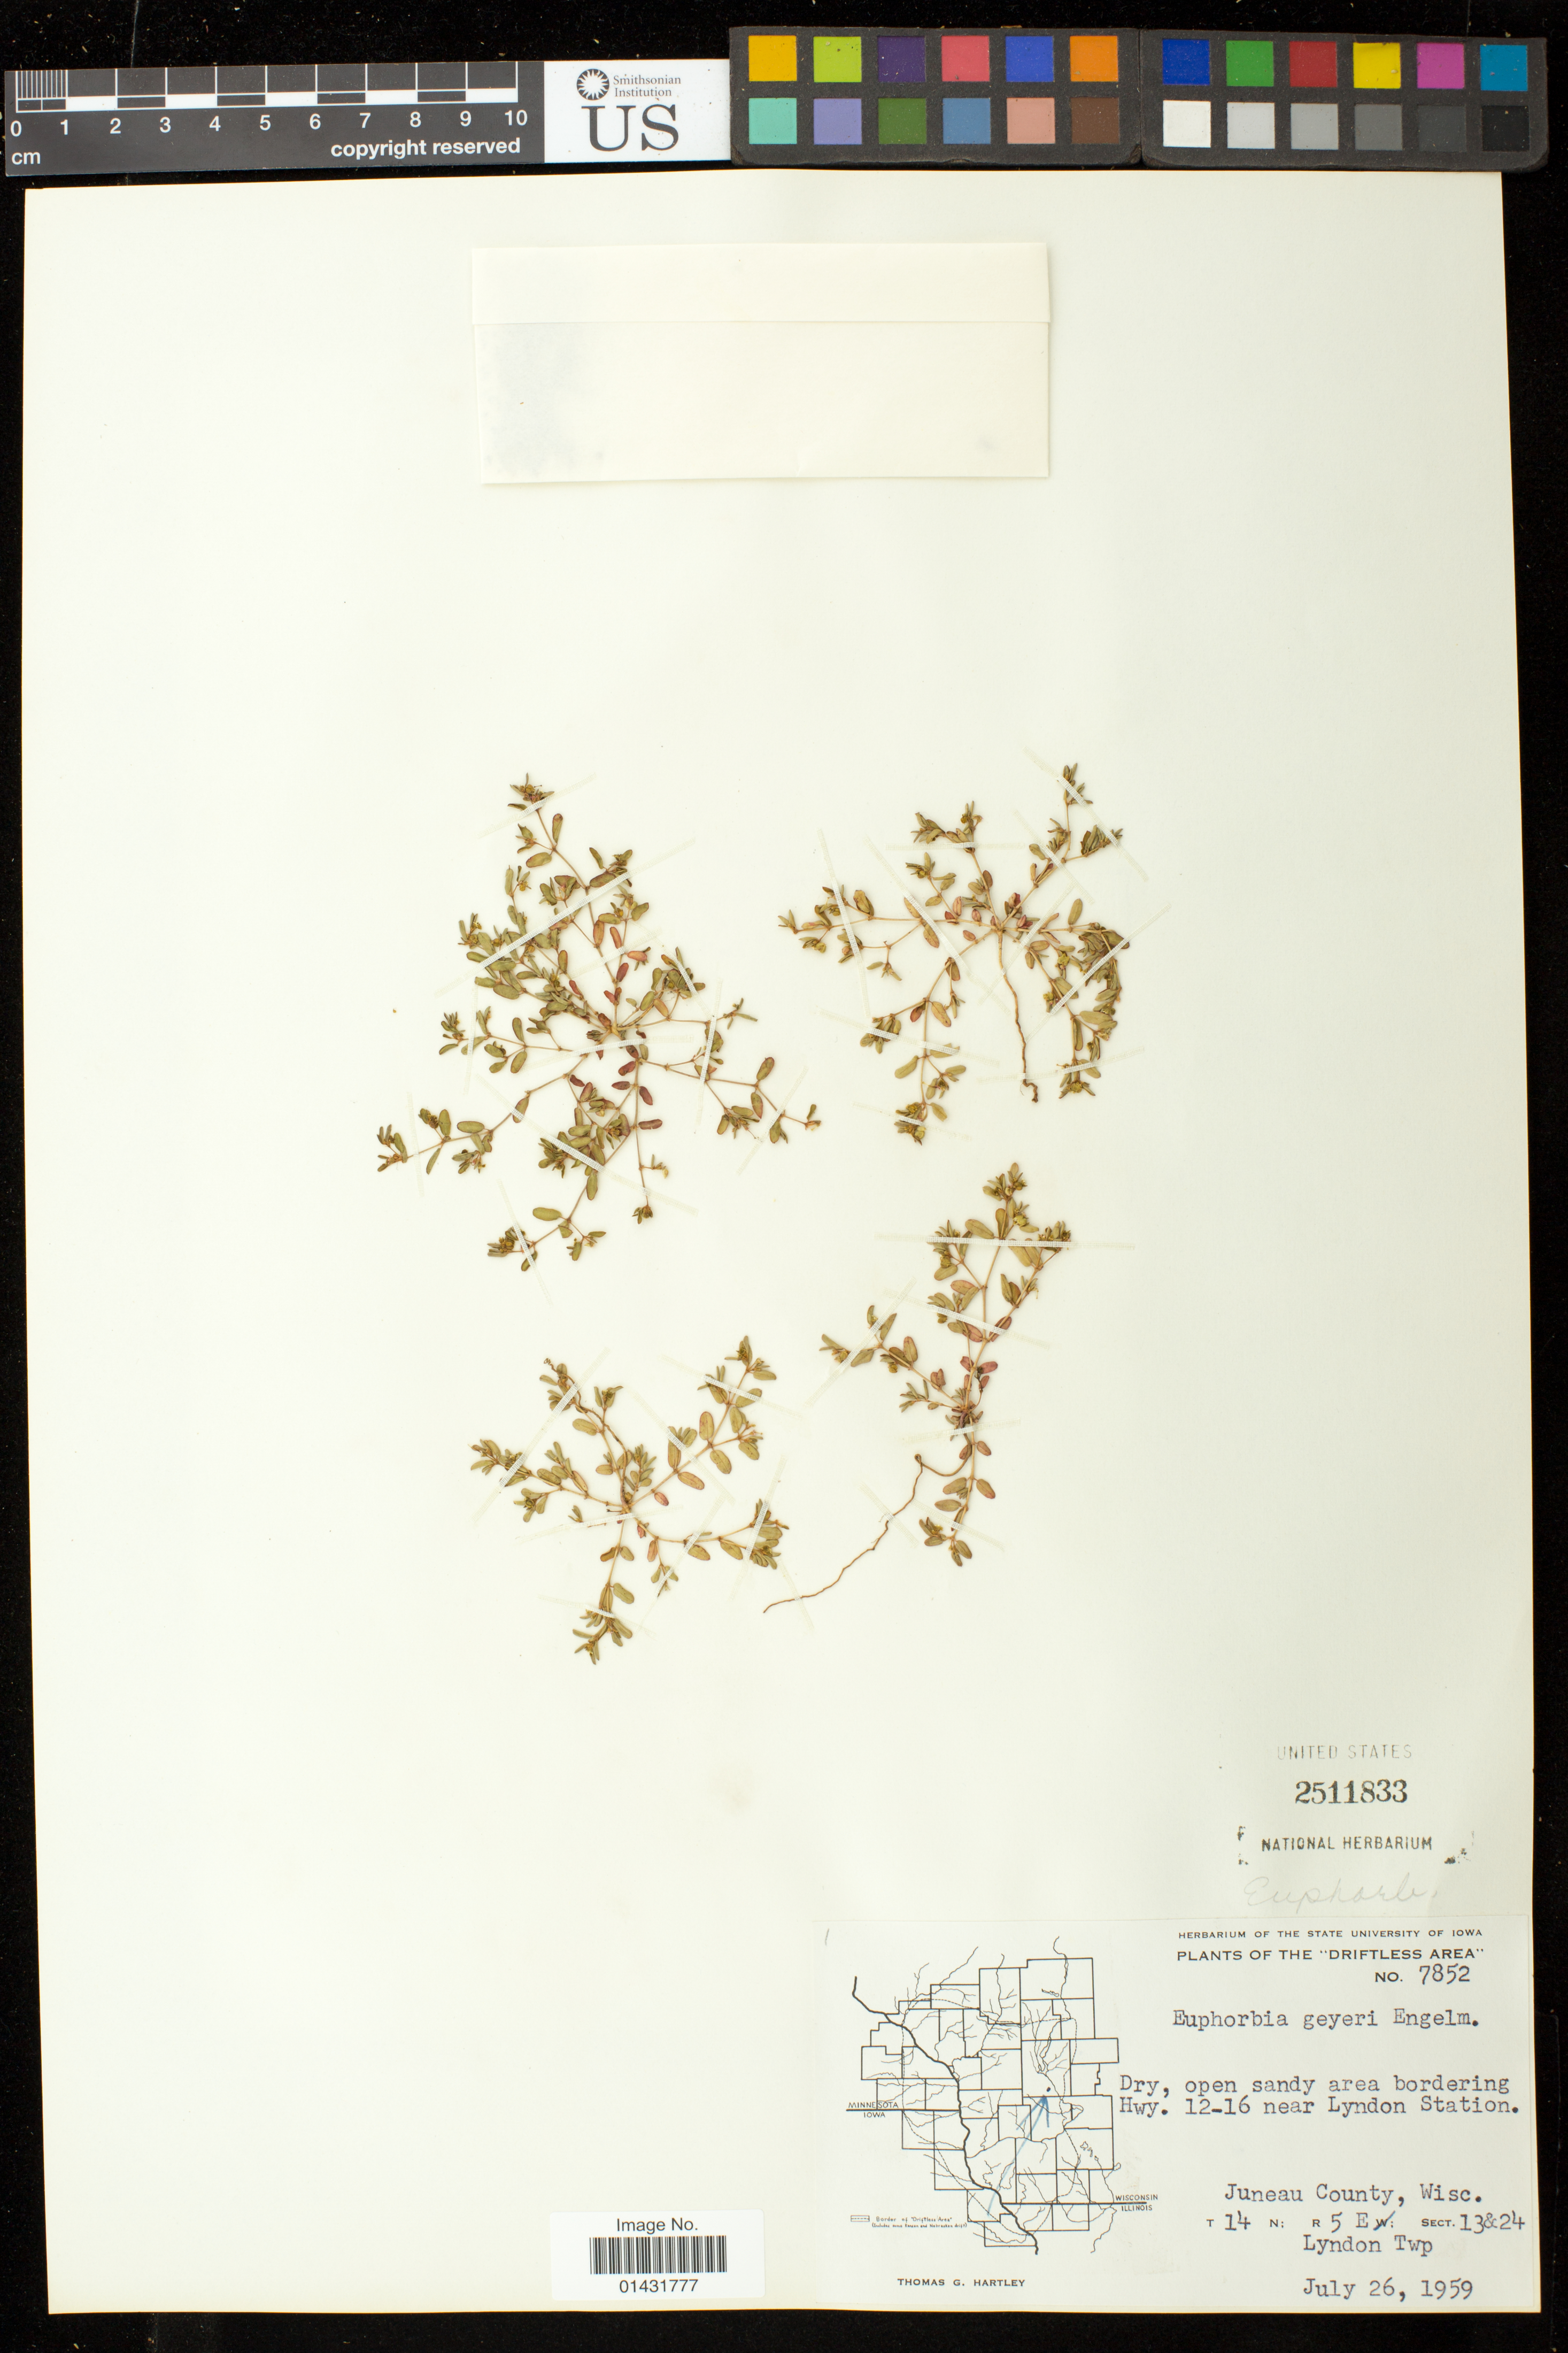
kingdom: Plantae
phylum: Tracheophyta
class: Magnoliopsida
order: Malpighiales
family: Euphorbiaceae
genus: Euphorbia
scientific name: Euphorbia geyeri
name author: Engelm.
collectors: T. G. Hartley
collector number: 7852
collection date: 1959-07-26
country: United States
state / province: Wisconsin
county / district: Juneau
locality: Bordering Hwy. 12-16 near Lyndon Station. Lyndon Twp. T14, R5, Sect. 13 & 24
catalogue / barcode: US 2511833